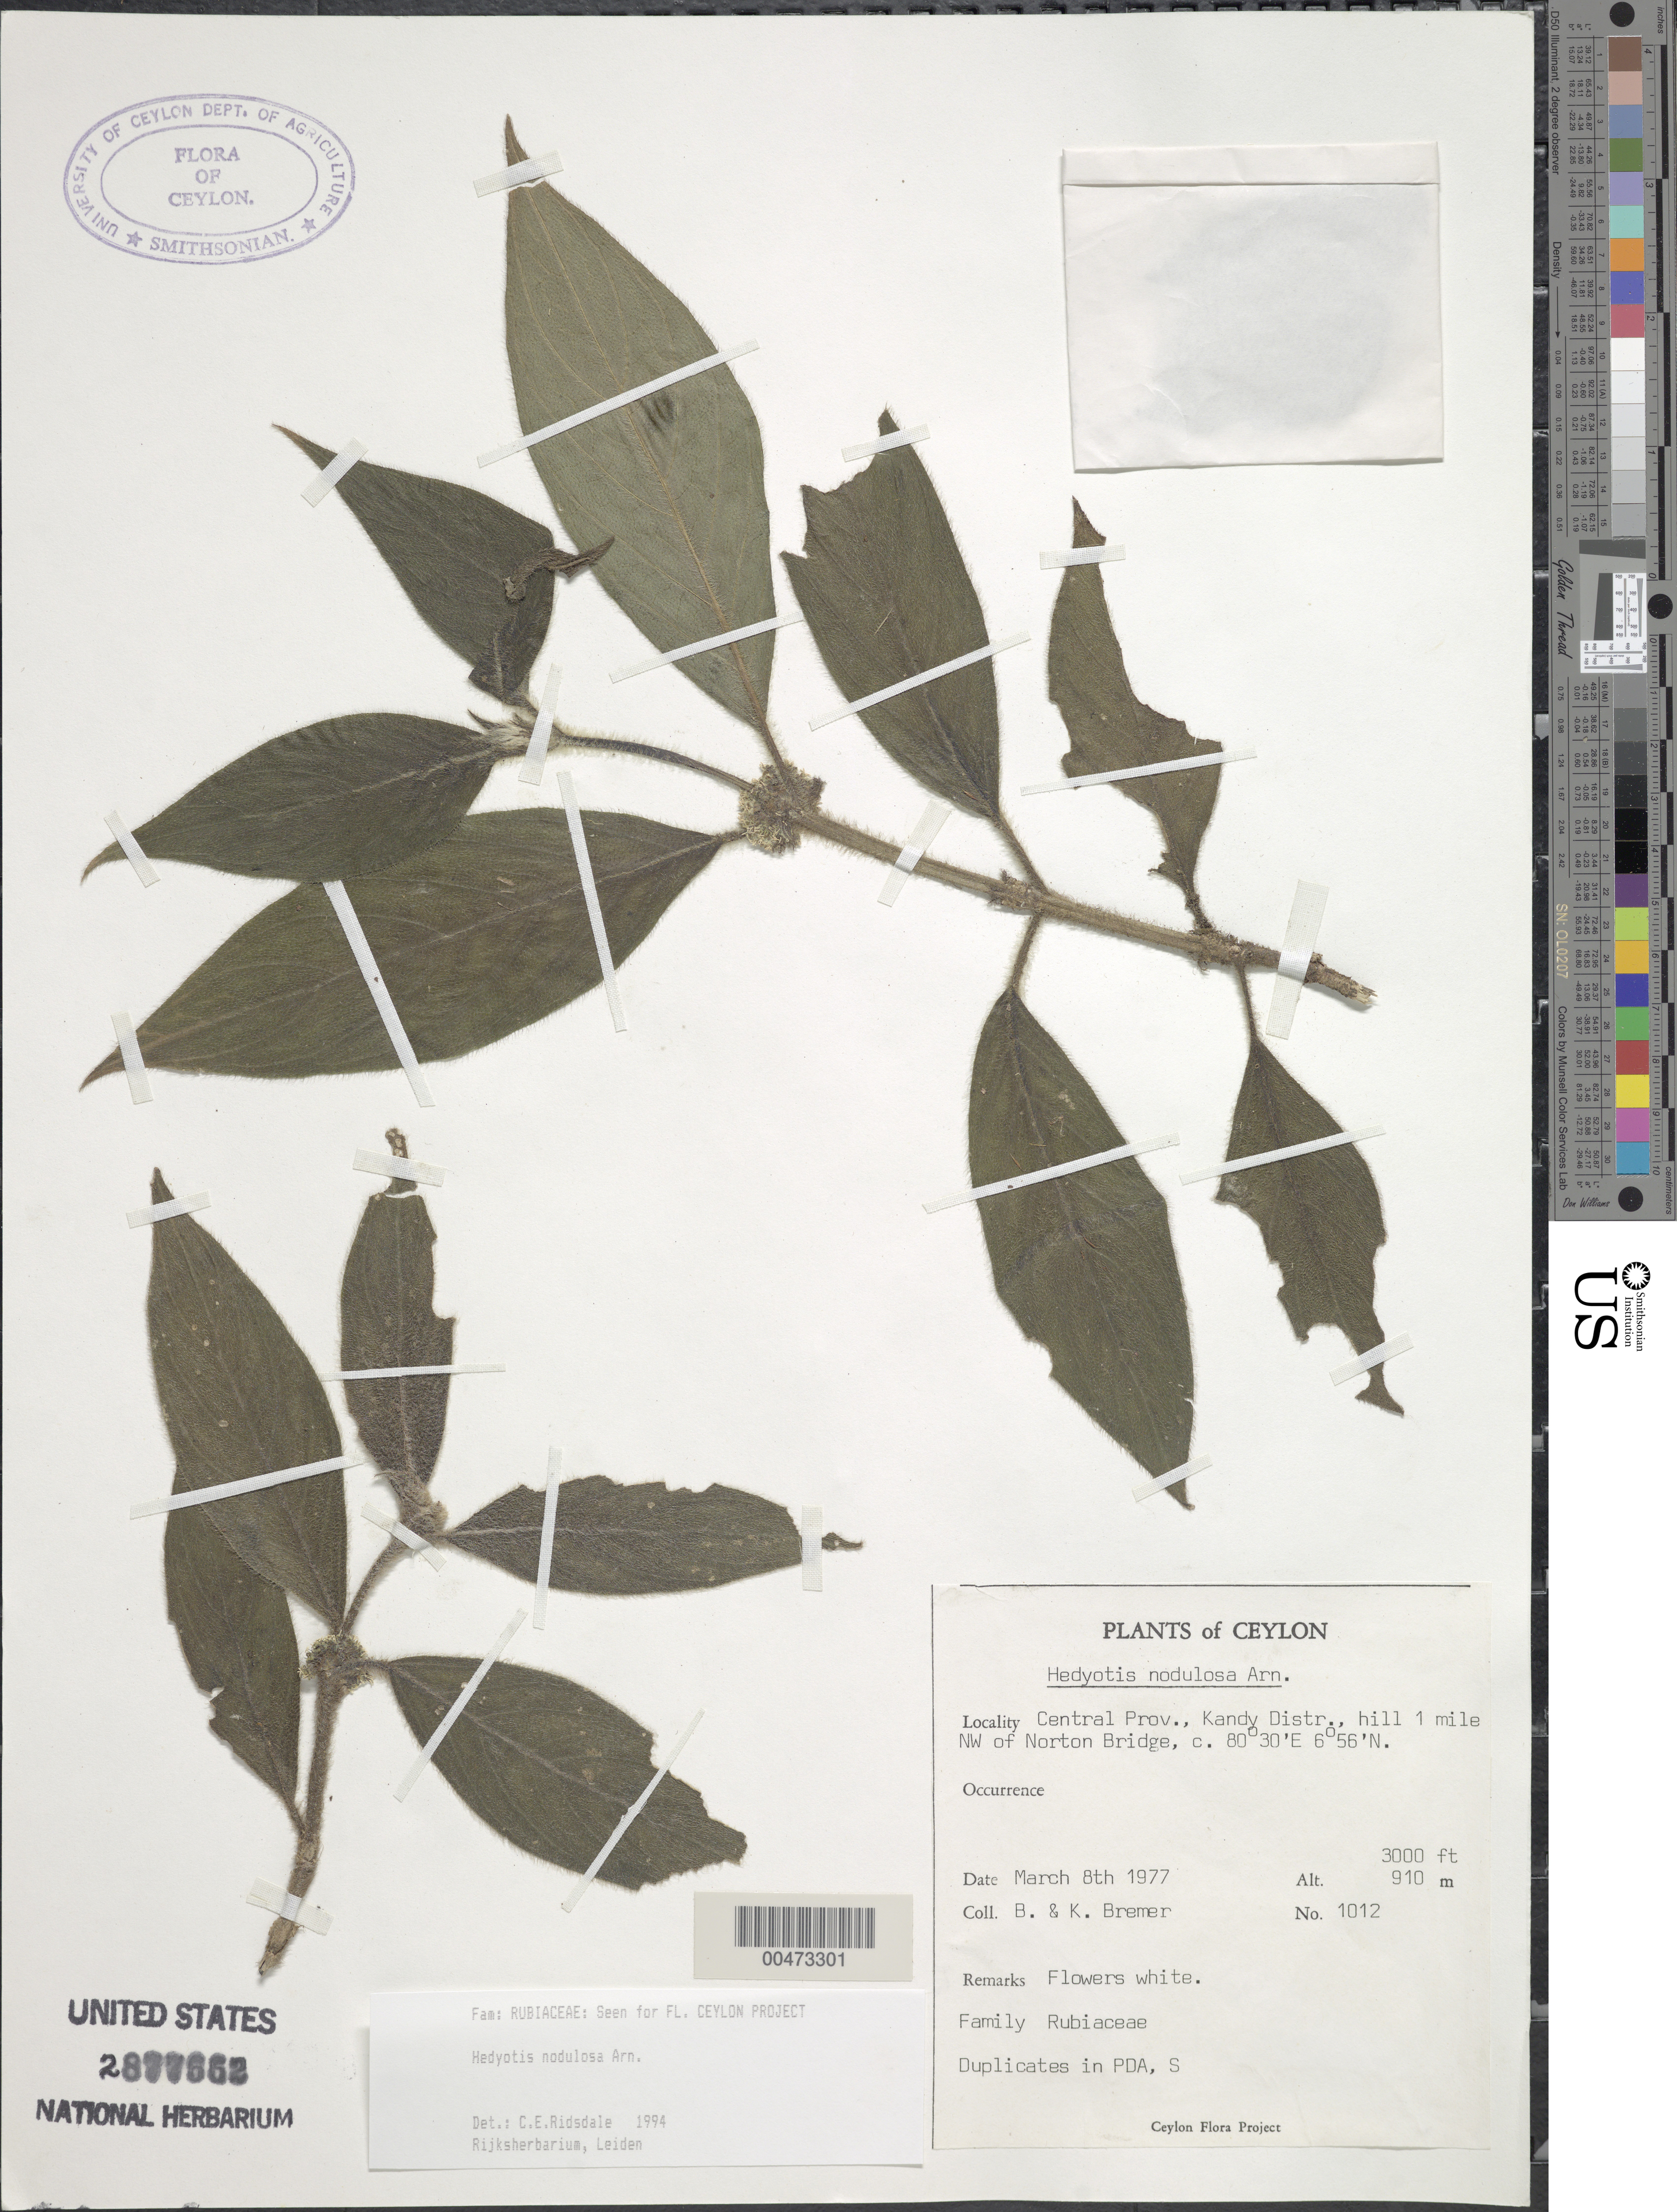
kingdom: Plantae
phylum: Tracheophyta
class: Magnoliopsida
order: Gentianales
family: Rubiaceae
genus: Hedyotis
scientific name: Hedyotis nodulosa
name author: Arn.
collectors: B. Bremer & K. Bremer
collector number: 1012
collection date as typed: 08 Mar 1977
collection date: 1977-03-08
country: Sri Lanka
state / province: Central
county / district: Kandy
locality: hill 1 mi NW of Norton Bridge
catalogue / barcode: US 2877662